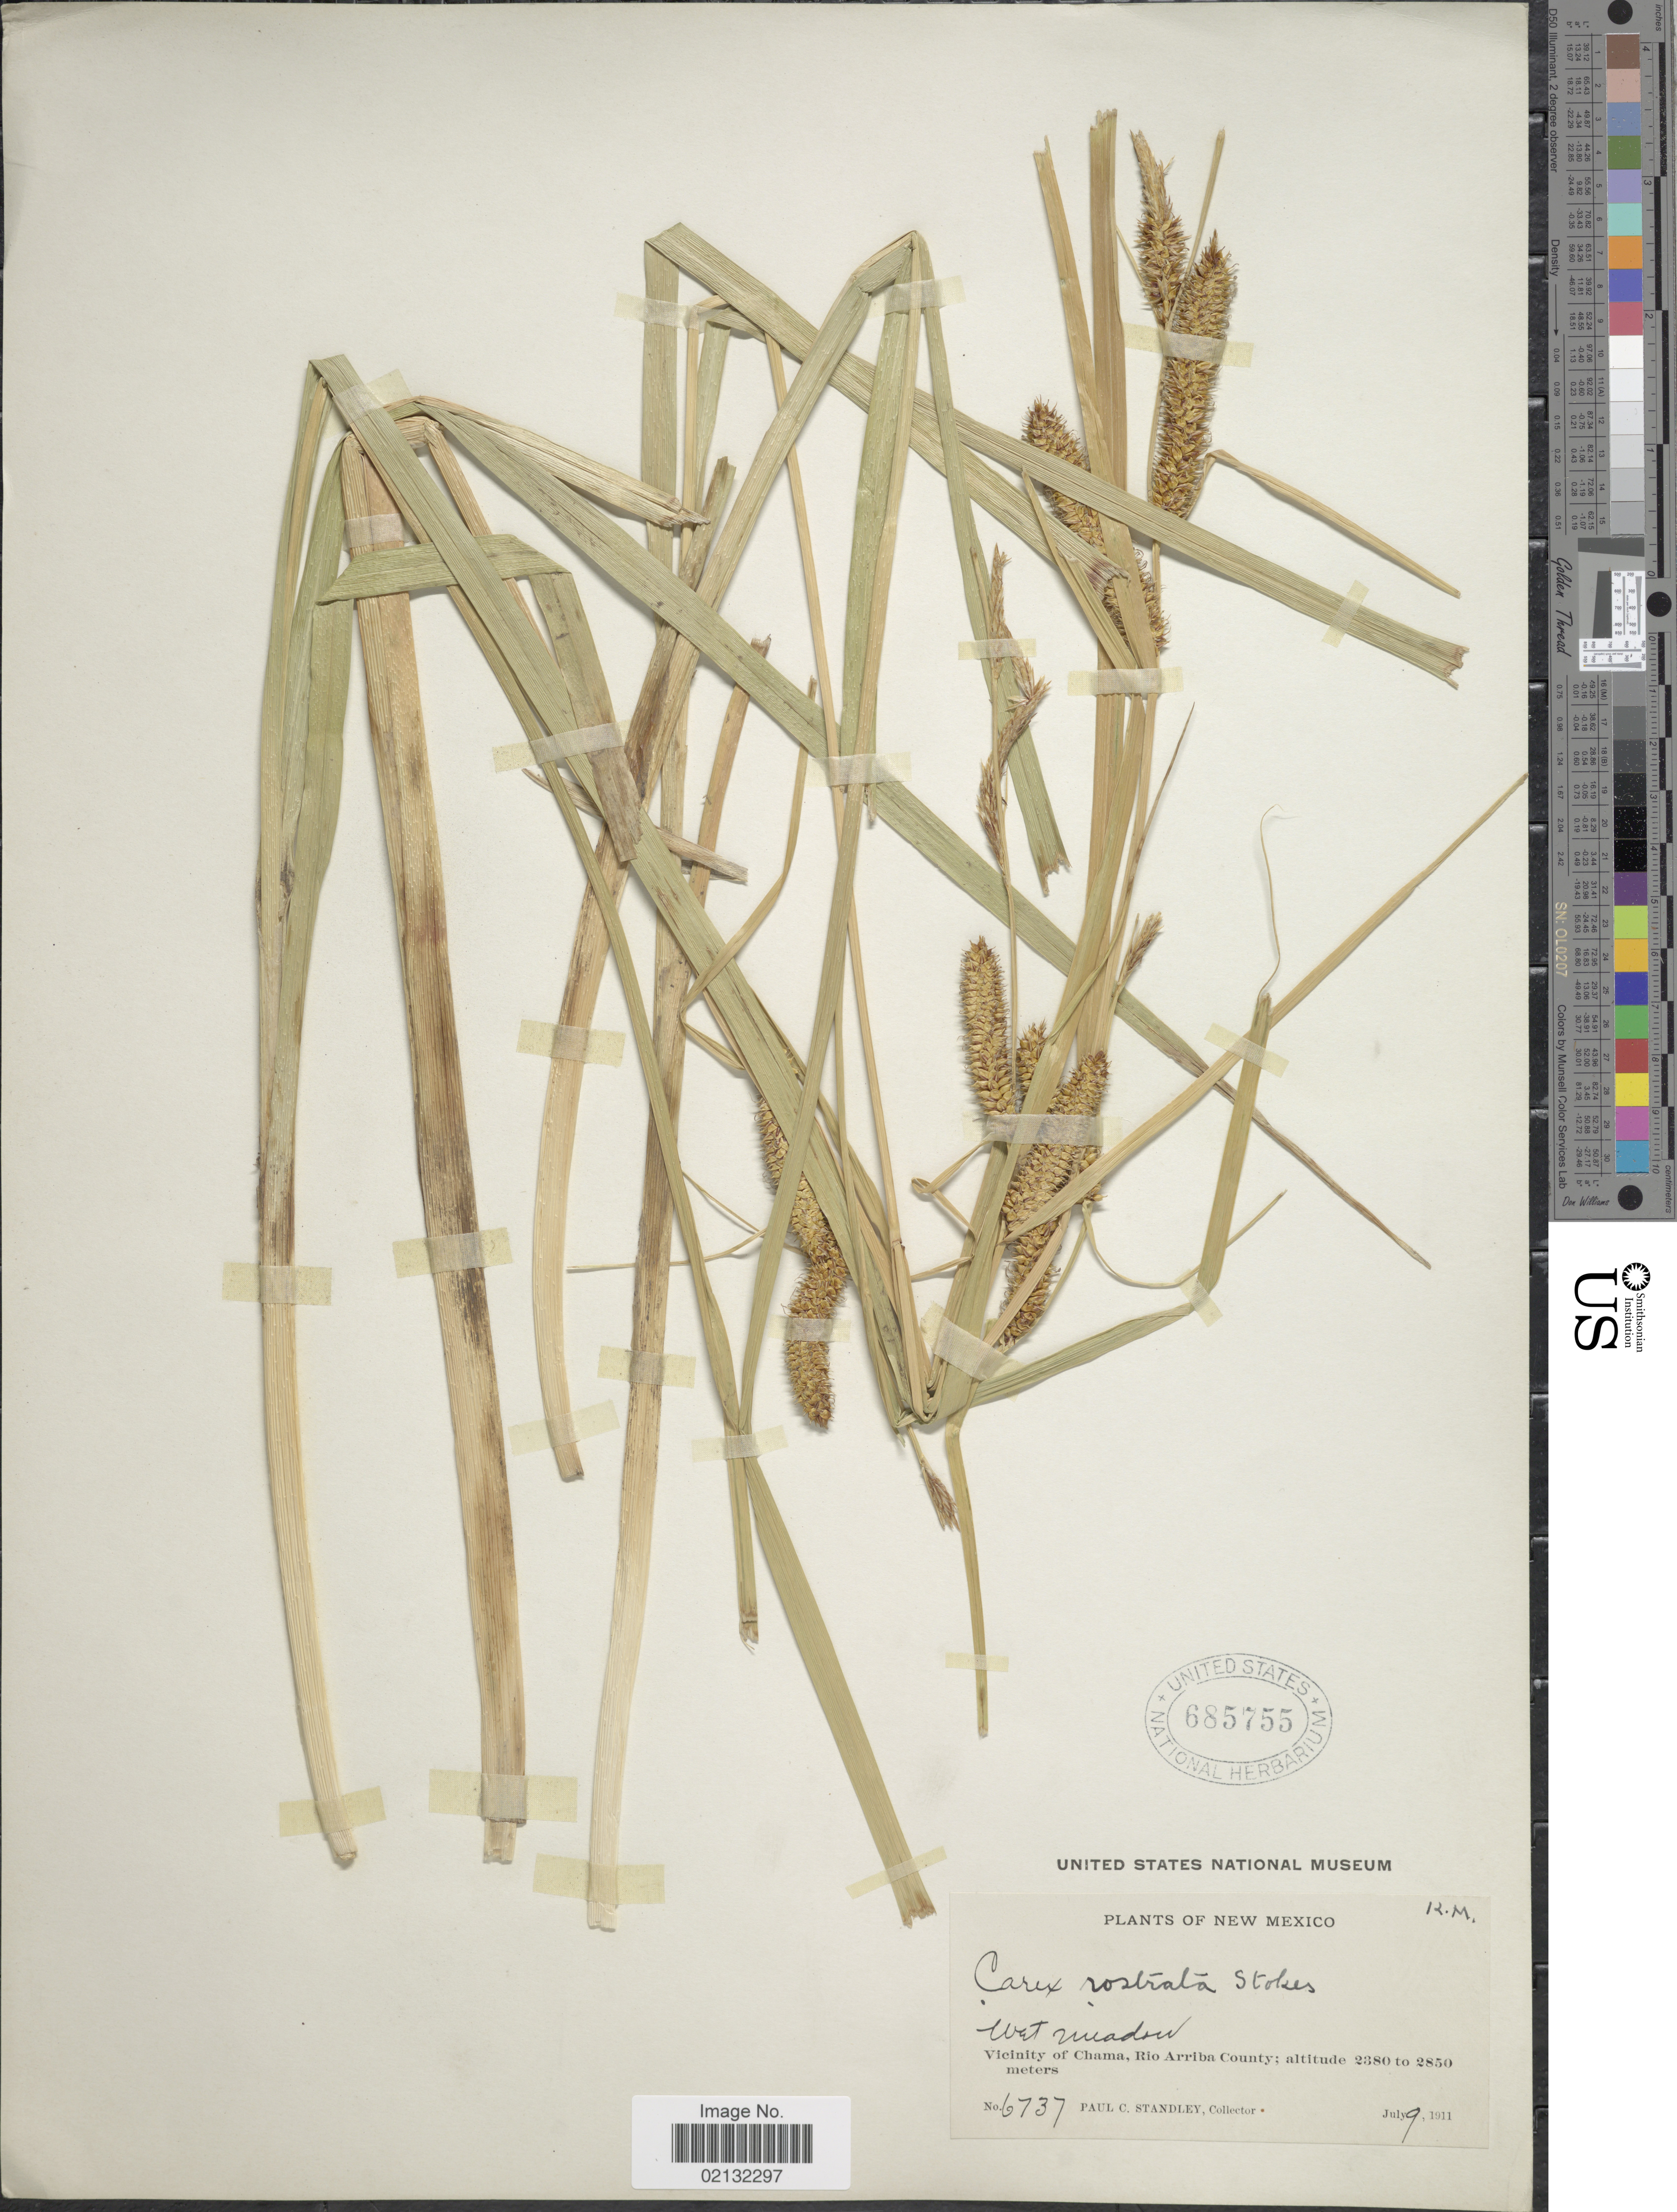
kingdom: Plantae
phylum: Tracheophyta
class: Liliopsida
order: Poales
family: Cyperaceae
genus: Carex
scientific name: Carex rostrata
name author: Stokes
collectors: P. C. Standley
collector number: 6737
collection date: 1911-07-09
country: United States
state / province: New Mexico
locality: Wet meadow, vicinity of Chama, Rio Arriba County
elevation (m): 2380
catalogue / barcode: US 68755